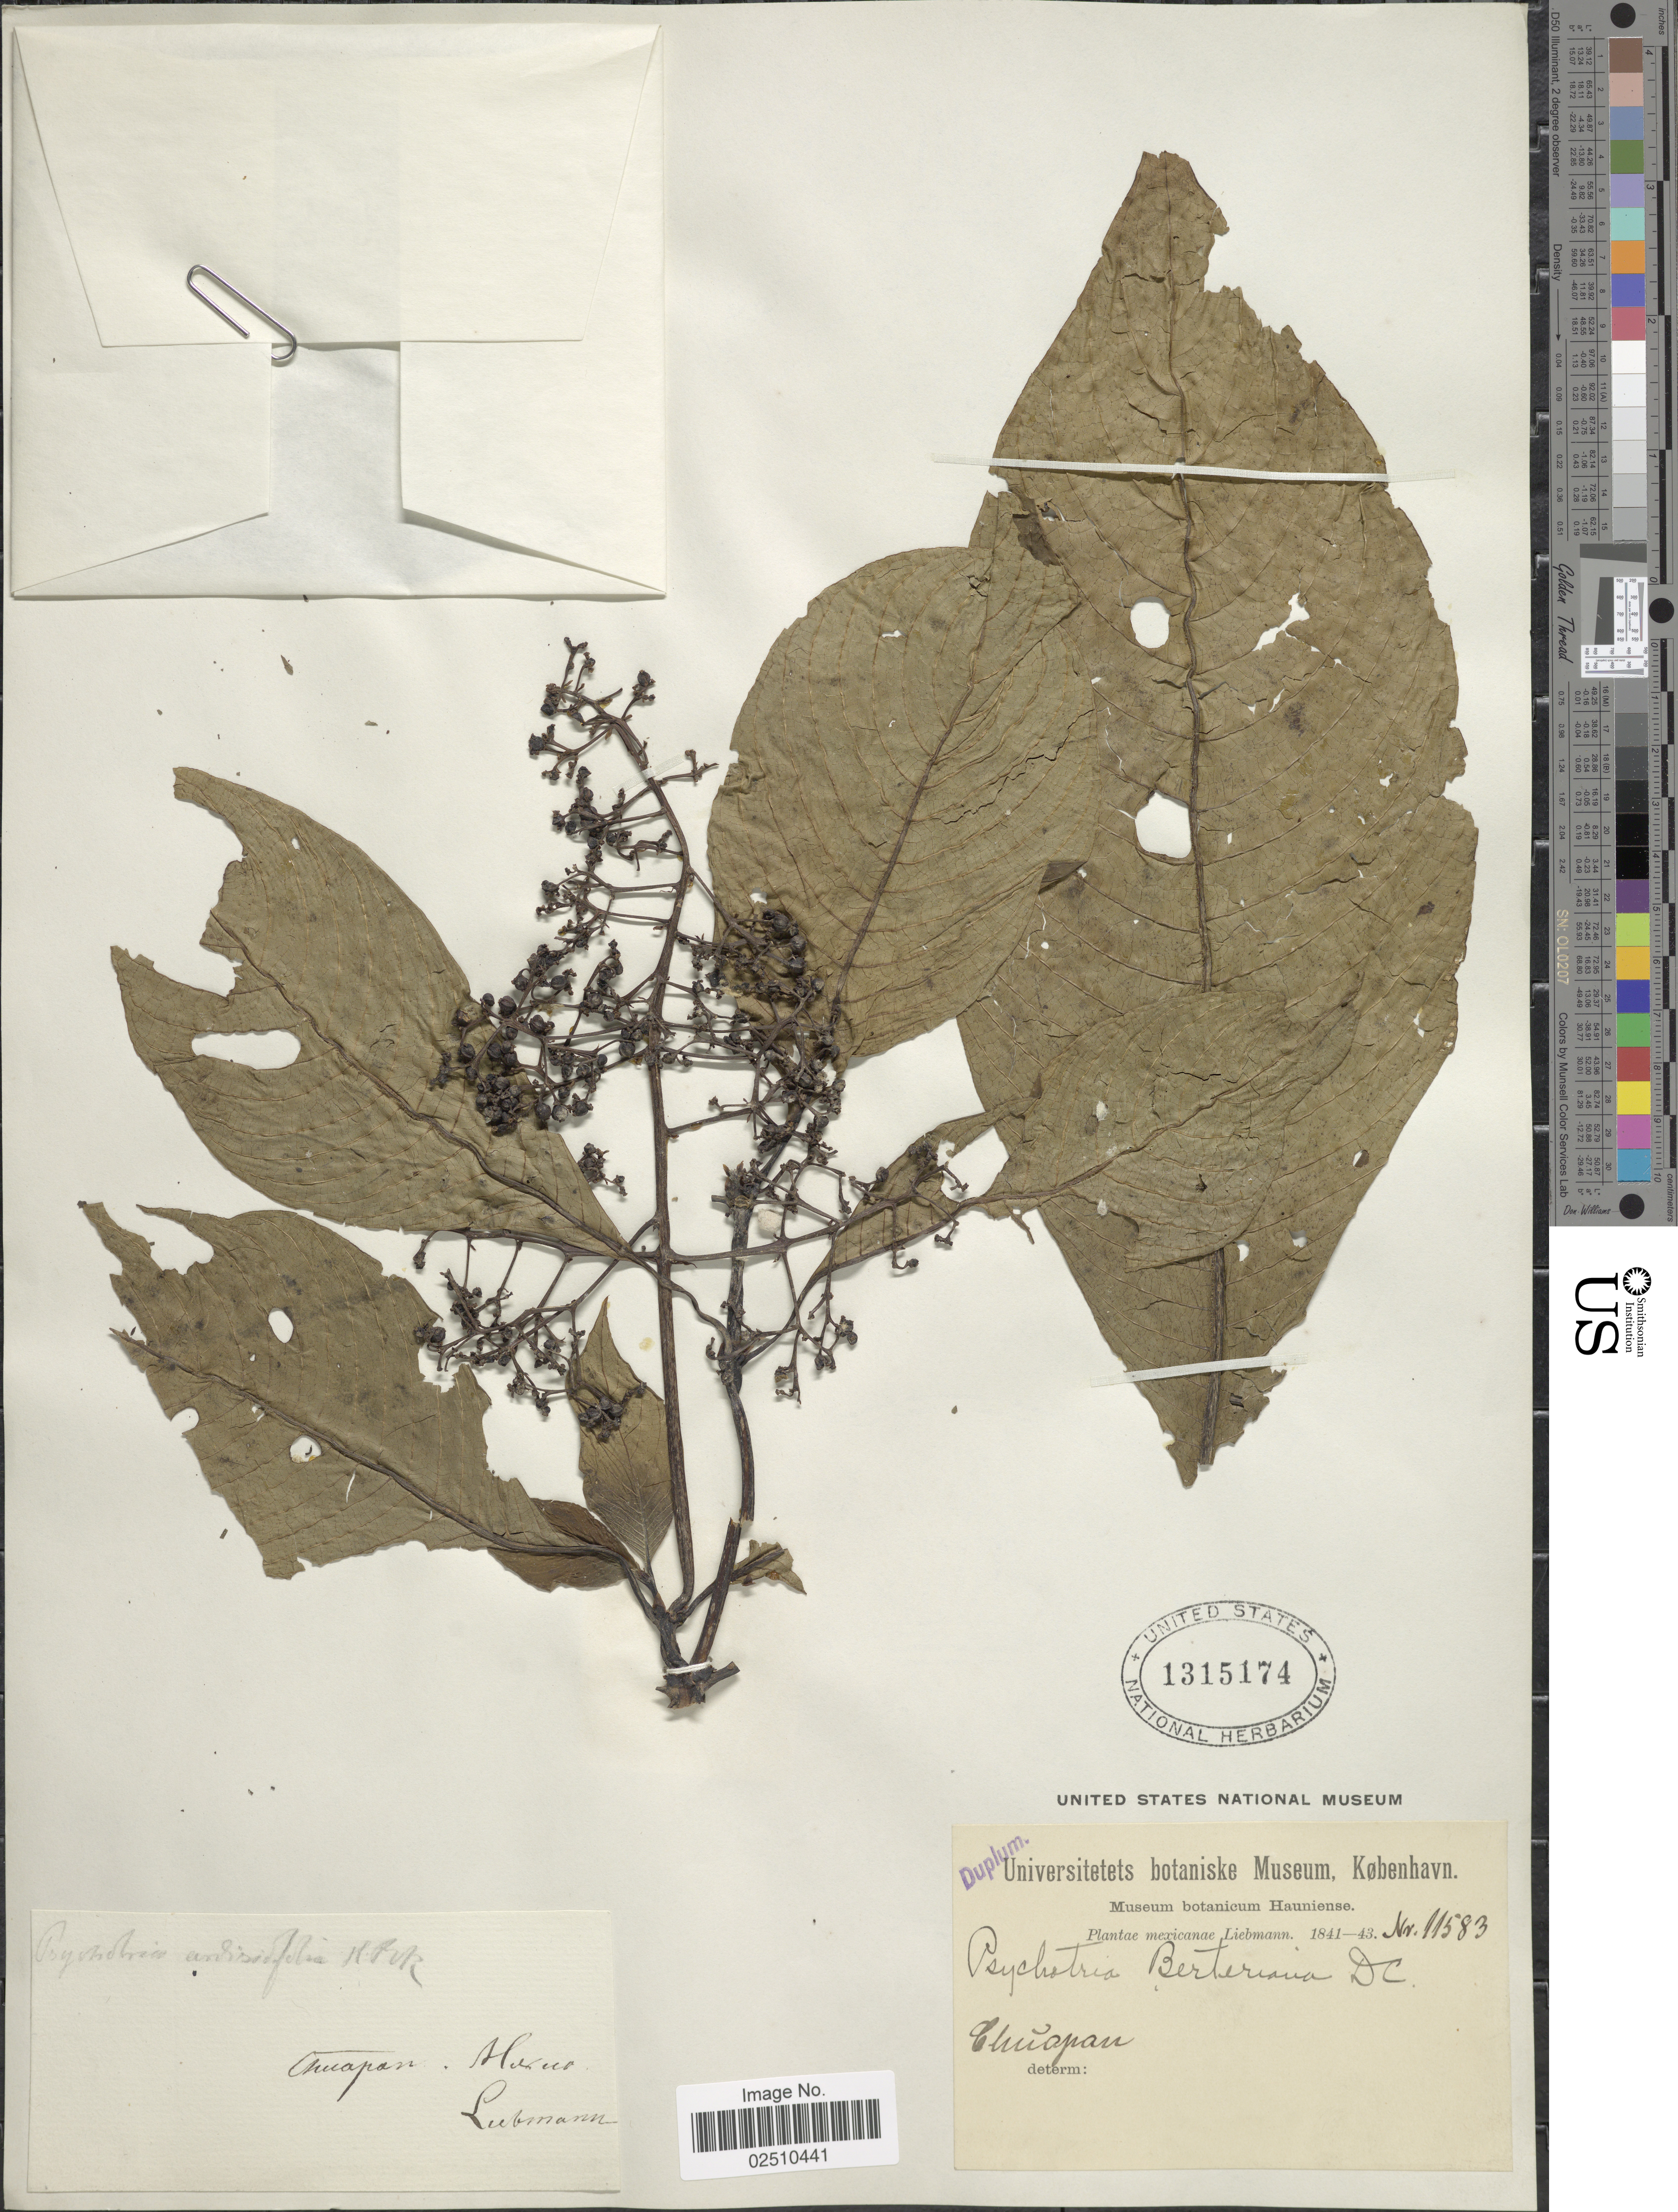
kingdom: Plantae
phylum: Tracheophyta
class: Magnoliopsida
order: Gentianales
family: Rubiaceae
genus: Psychotria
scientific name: Psychotria berteroana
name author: DC.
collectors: Liebmann, --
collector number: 11583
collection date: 1841/1843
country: Mexico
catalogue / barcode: US 1315174